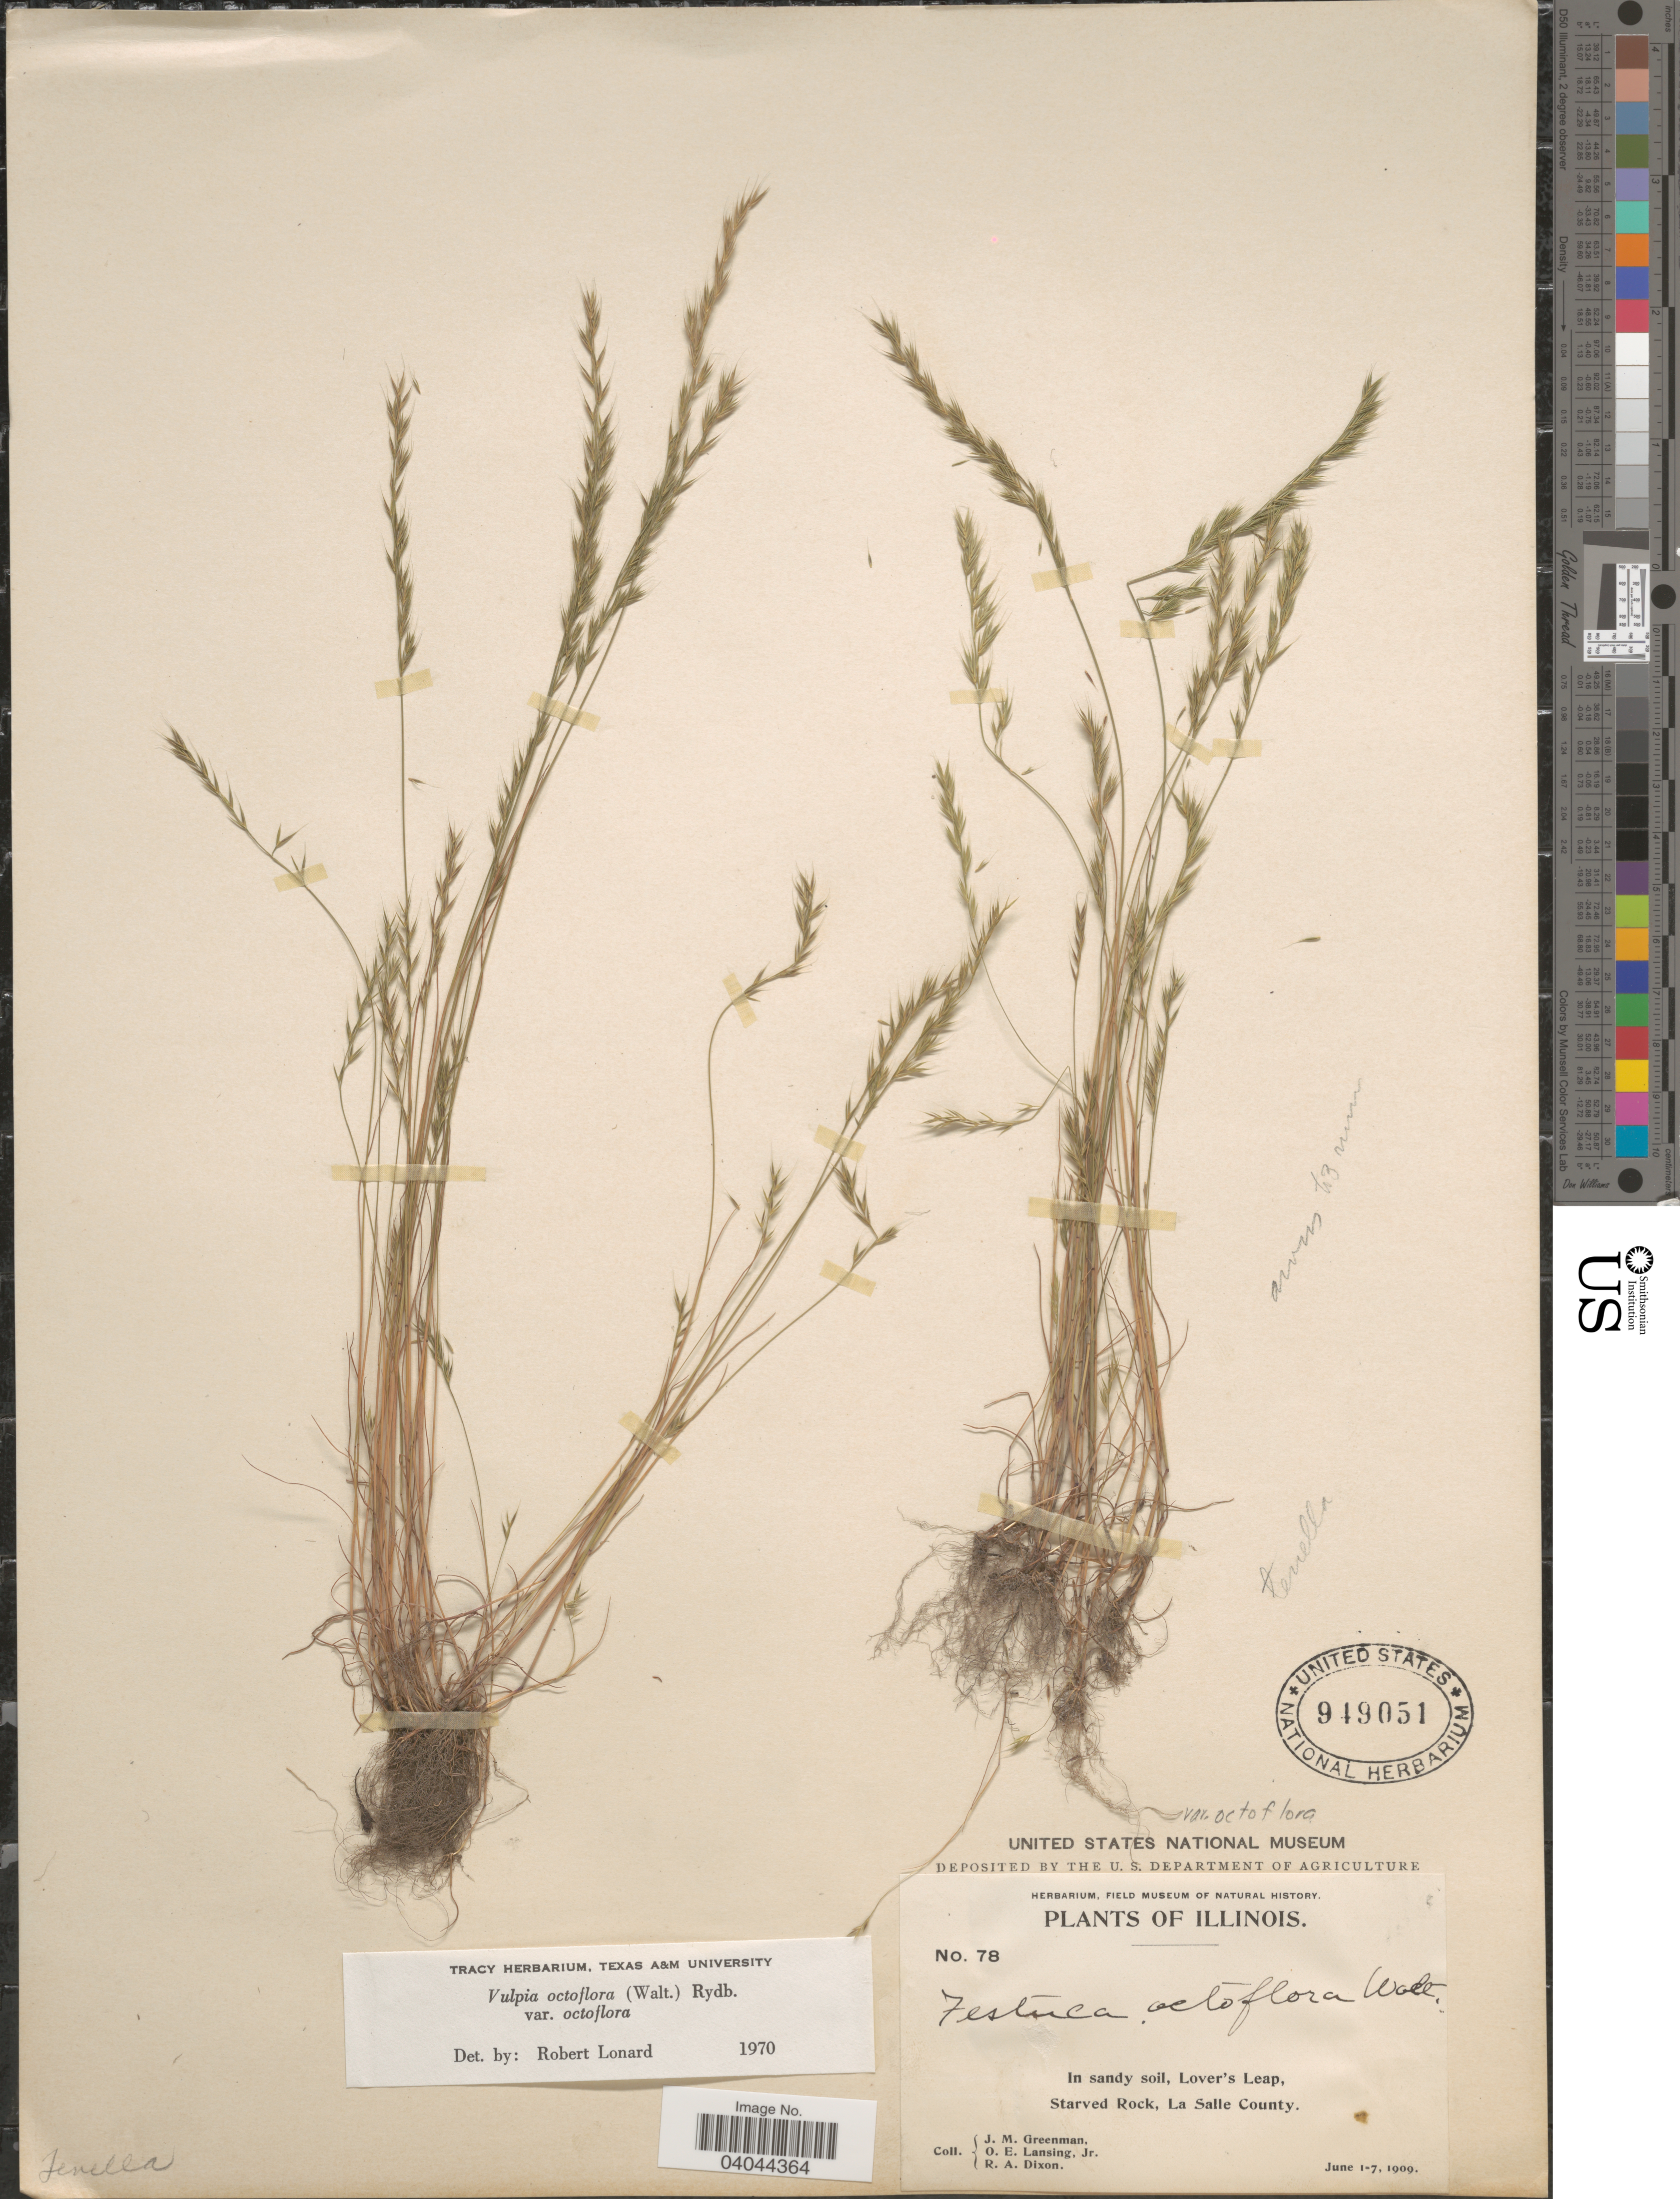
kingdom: Plantae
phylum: Tracheophyta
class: Liliopsida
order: Poales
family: Poaceae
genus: Festuca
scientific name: Festuca octoflora var. octoflora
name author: Walter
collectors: J. M. Greenman, O. Lansing Jr. & R. A. Dixon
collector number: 78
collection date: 1909-06-01/1909-06-07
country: United States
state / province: Illinois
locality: In sandy soil, Lover's Leap, Starved Rock, La Salle County.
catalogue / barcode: US 949051